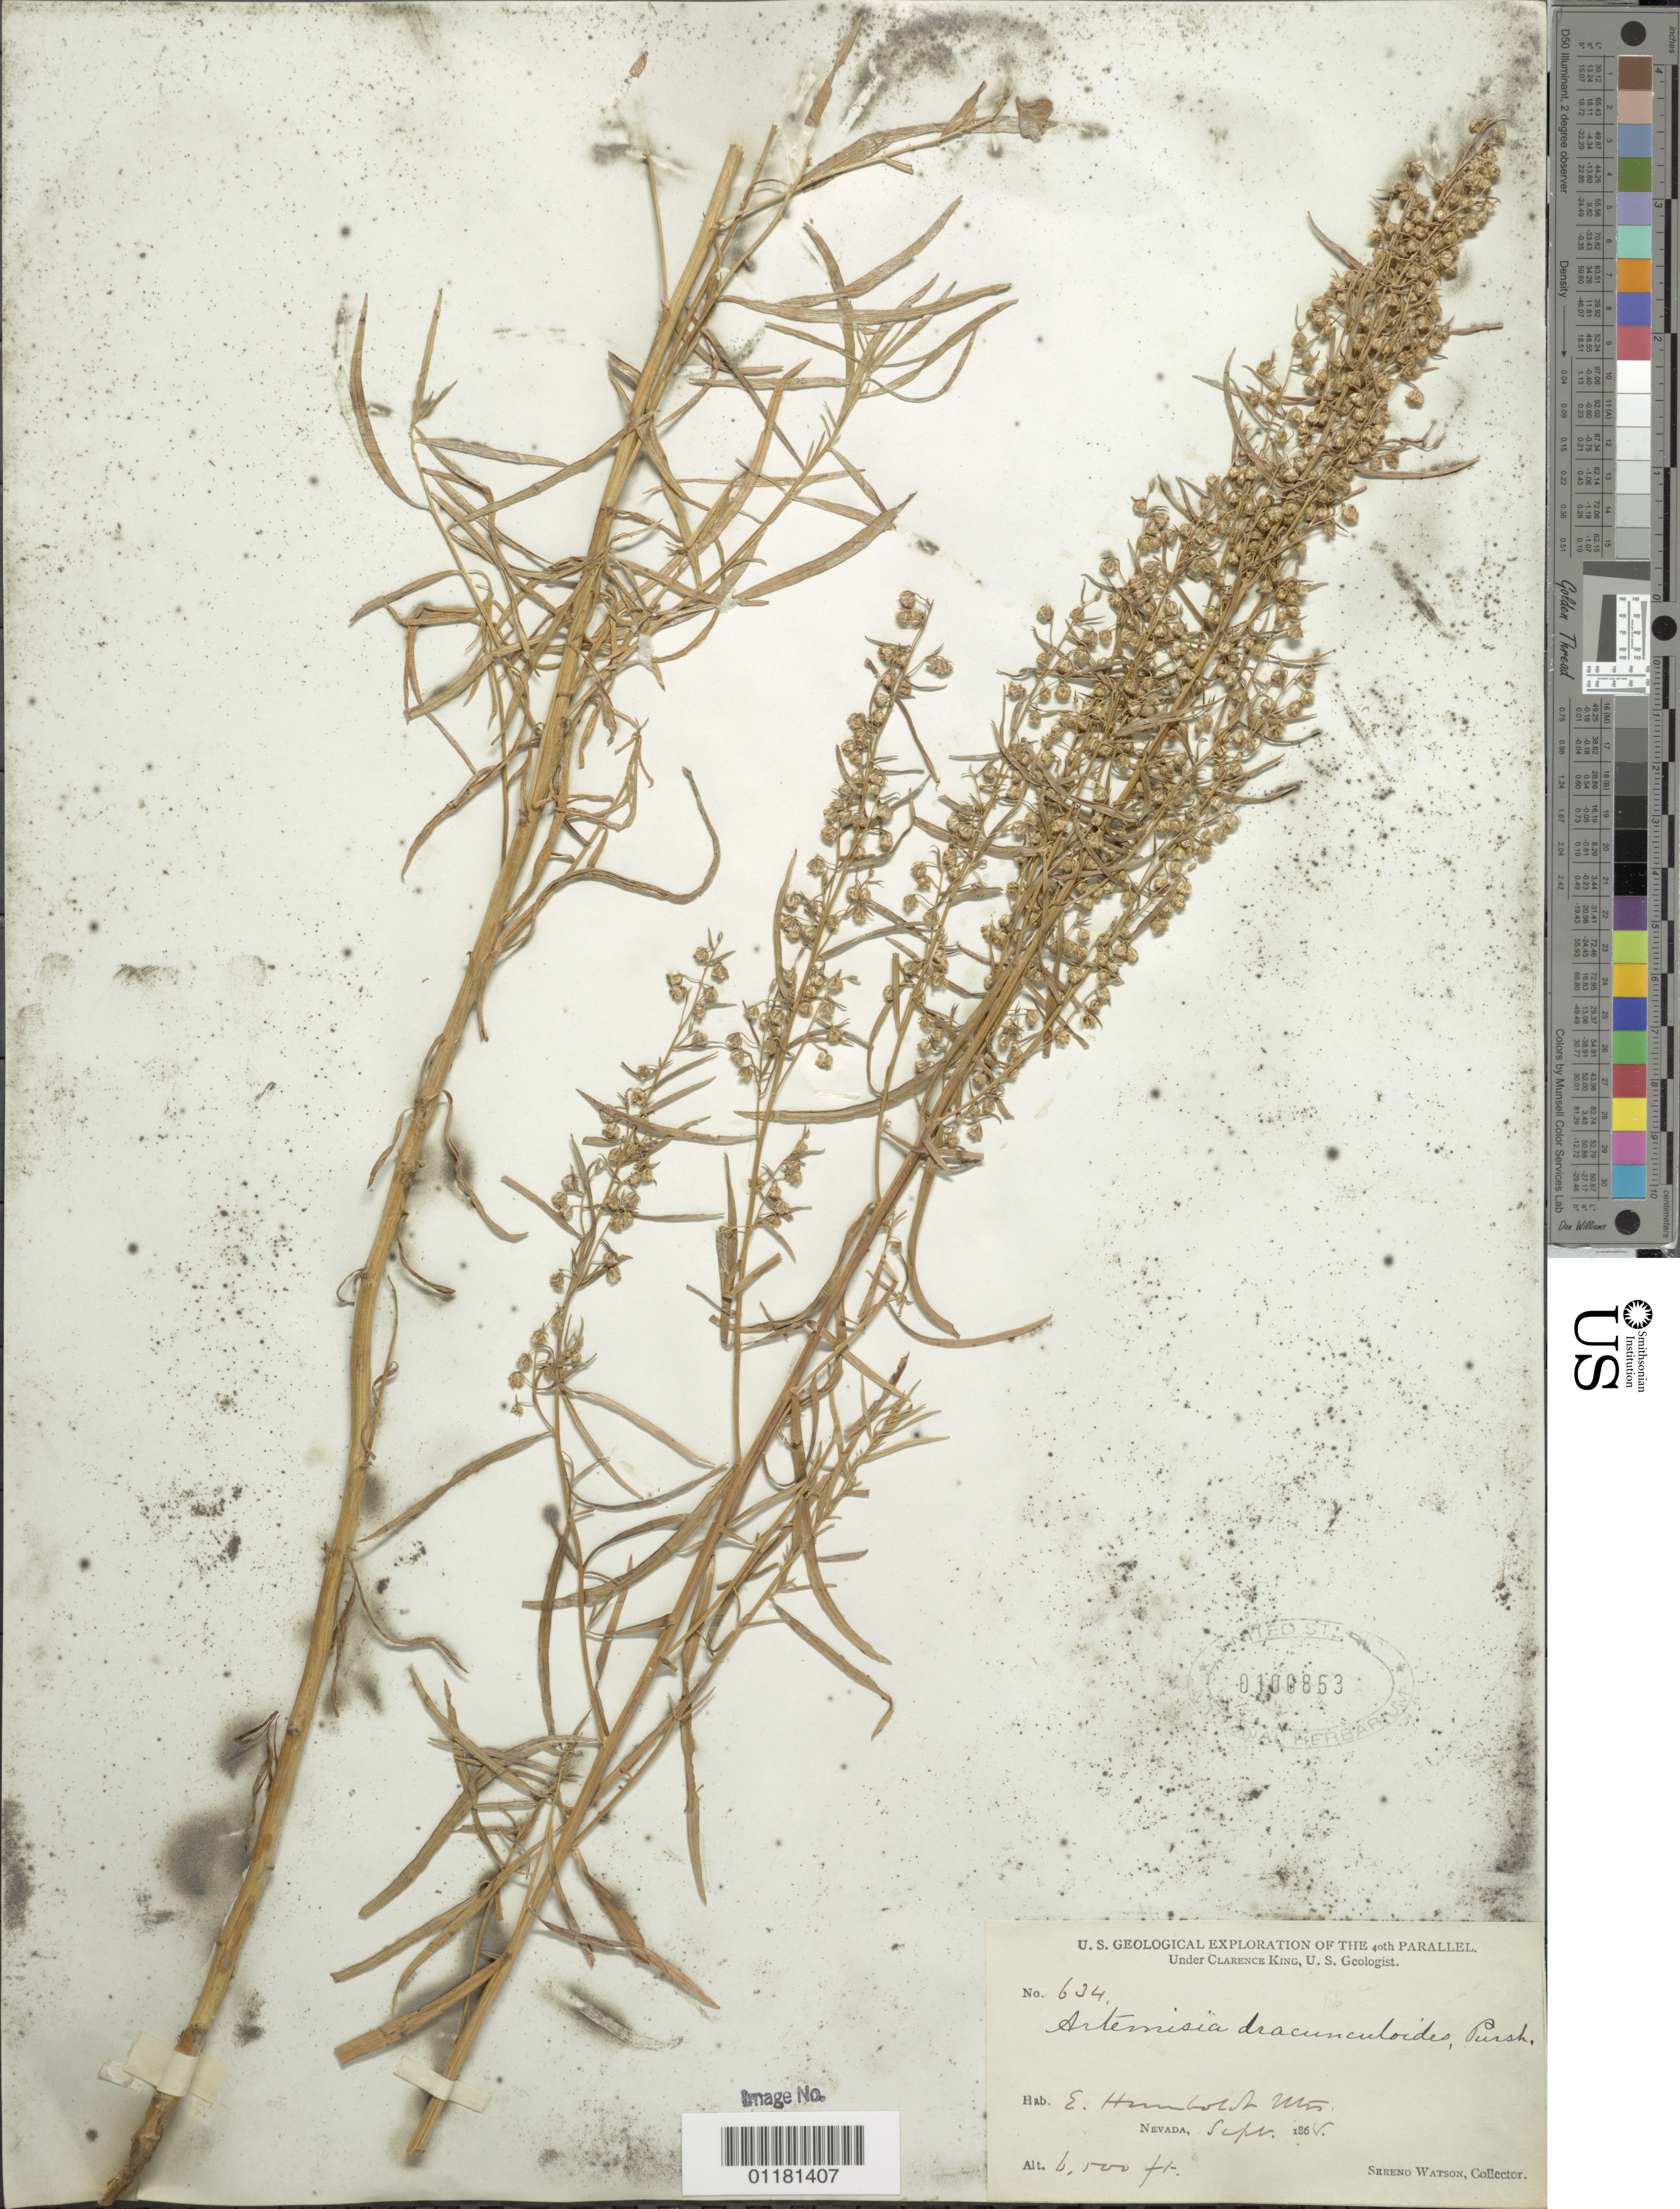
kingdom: Plantae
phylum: Tracheophyta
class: Magnoliopsida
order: Asterales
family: Asteraceae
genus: Artemisia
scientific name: Artemisia dracunculoides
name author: Pursh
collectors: S. Watson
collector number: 634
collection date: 1868-09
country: United States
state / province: Nevada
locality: E. Hamboldt Mts.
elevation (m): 1981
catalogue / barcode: US 100853